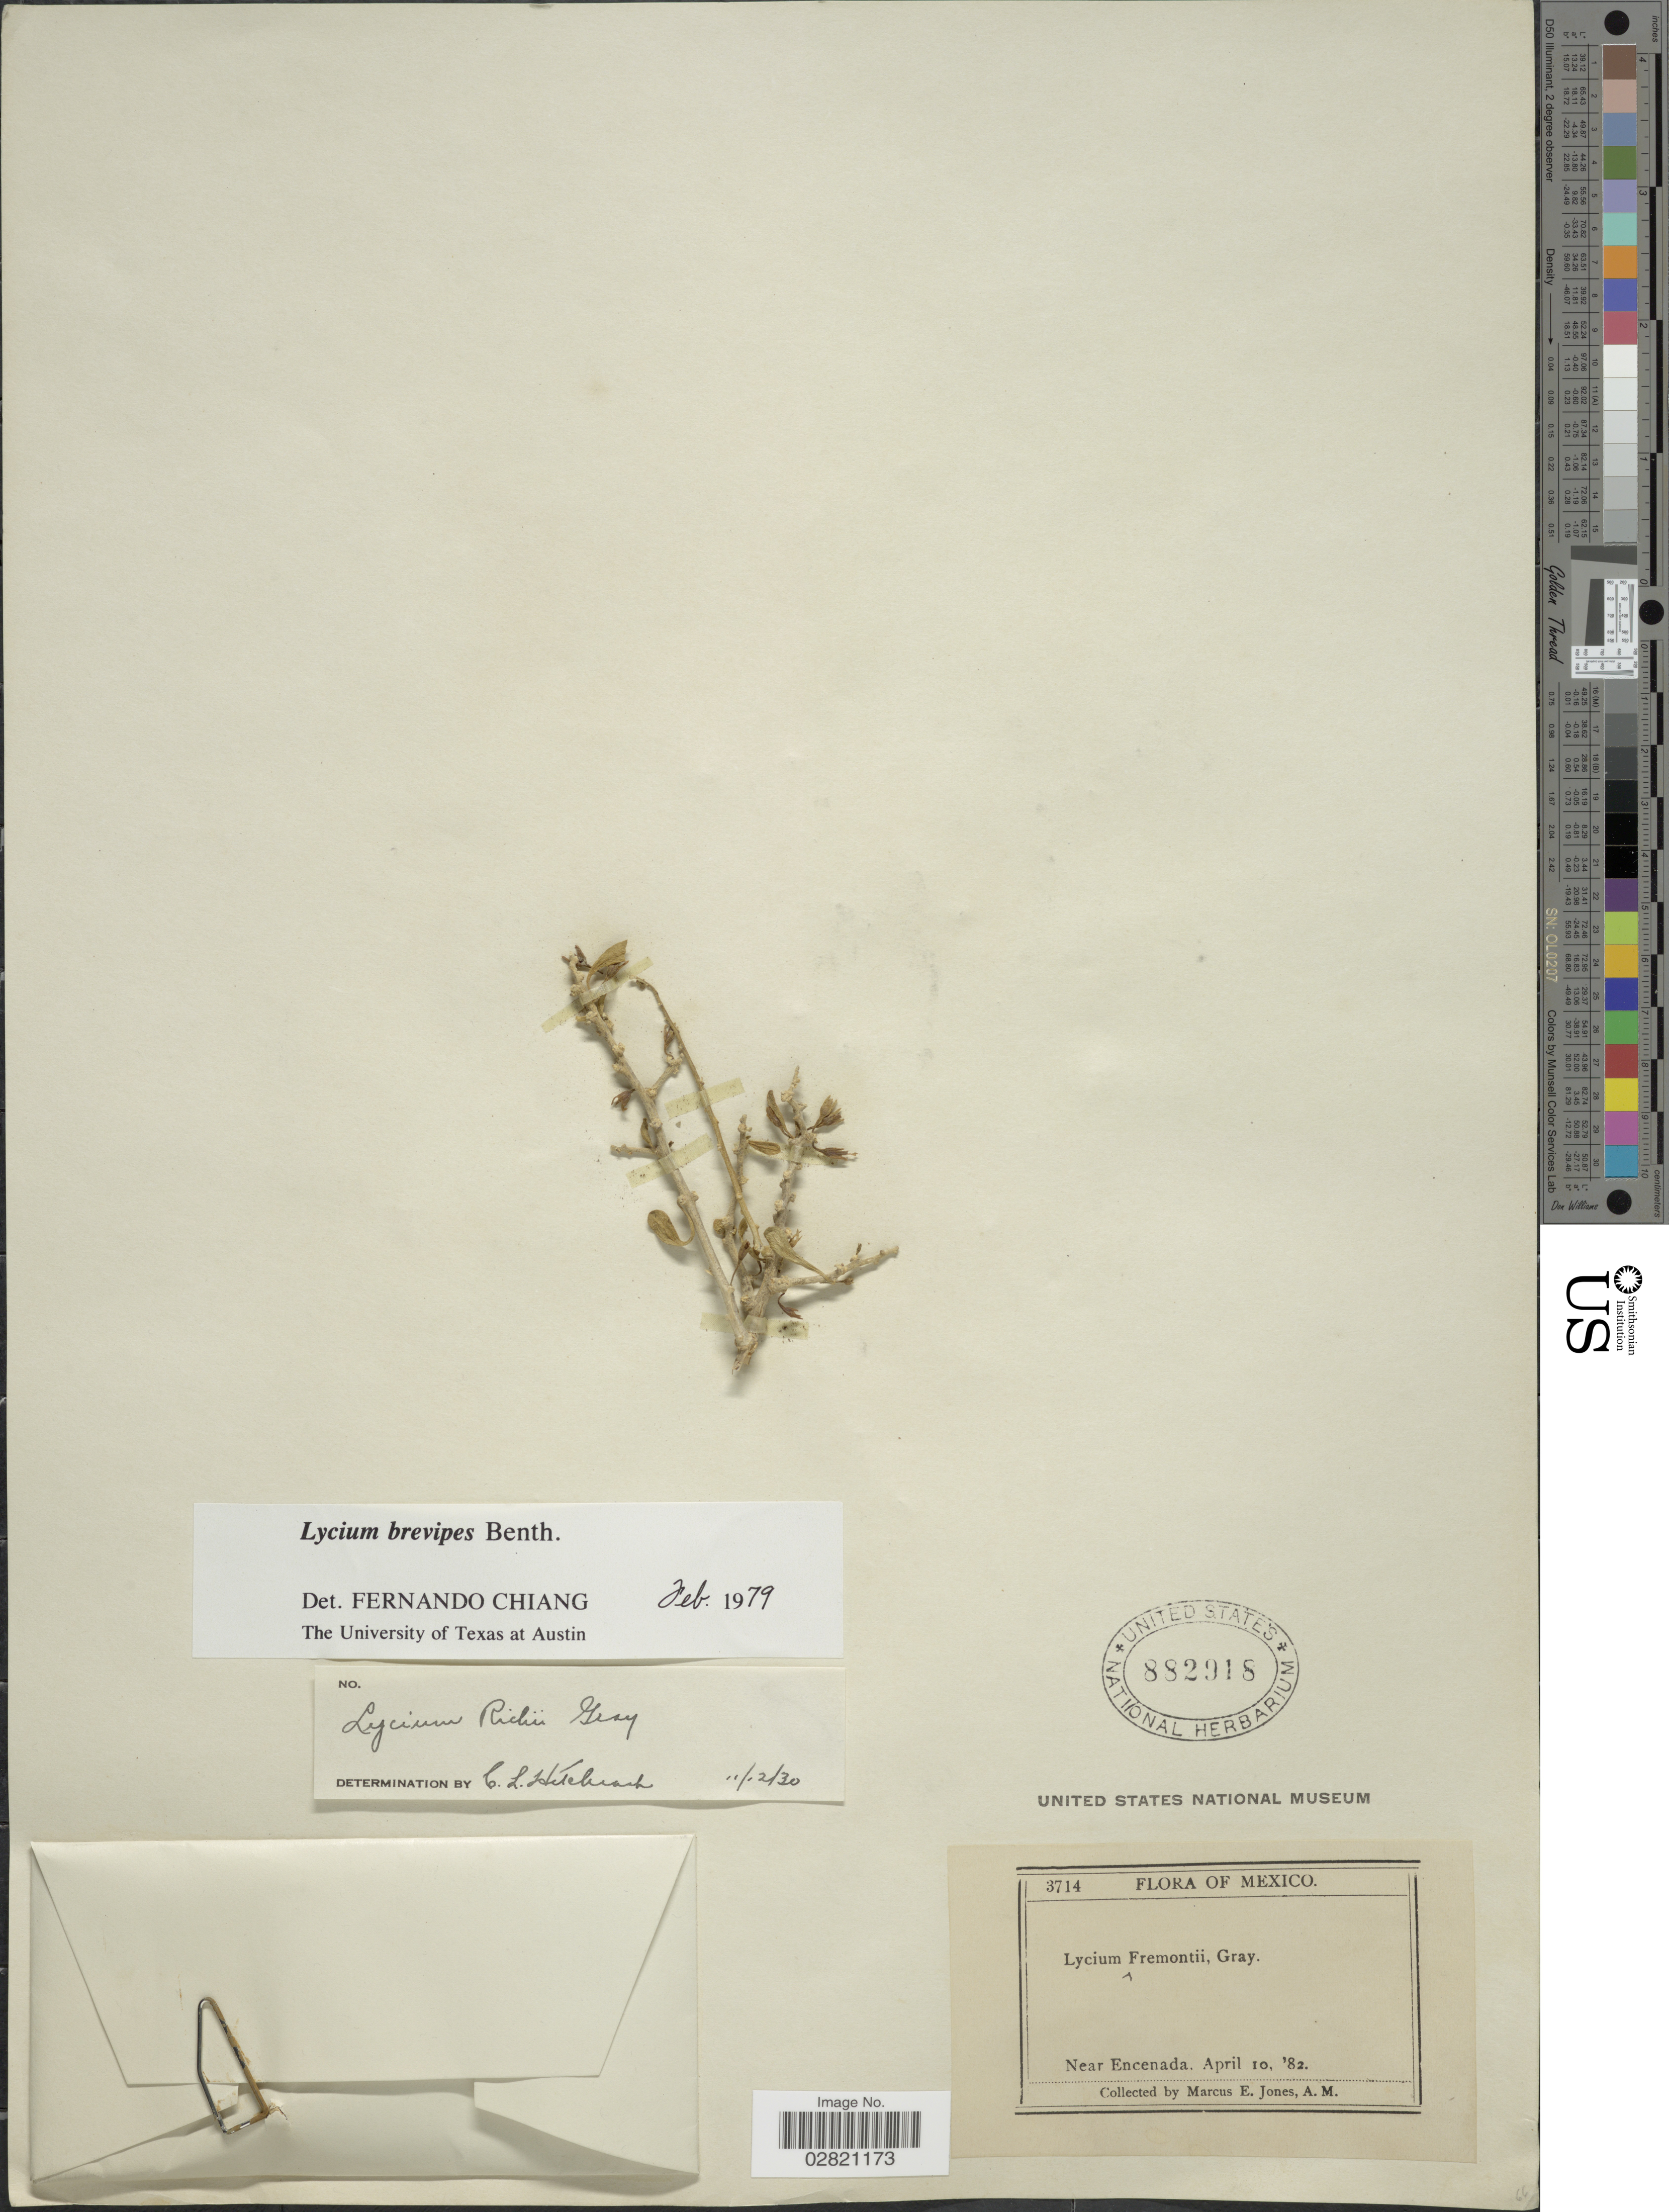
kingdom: Plantae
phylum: Tracheophyta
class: Magnoliopsida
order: Solanales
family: Solanaceae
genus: Lycium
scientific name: Lycium brevipes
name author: Benth.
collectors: M. E. Jones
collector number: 3714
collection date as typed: Transcribed d/m/y: 10/4/82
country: Mexico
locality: Near Encenada.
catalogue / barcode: US 882918